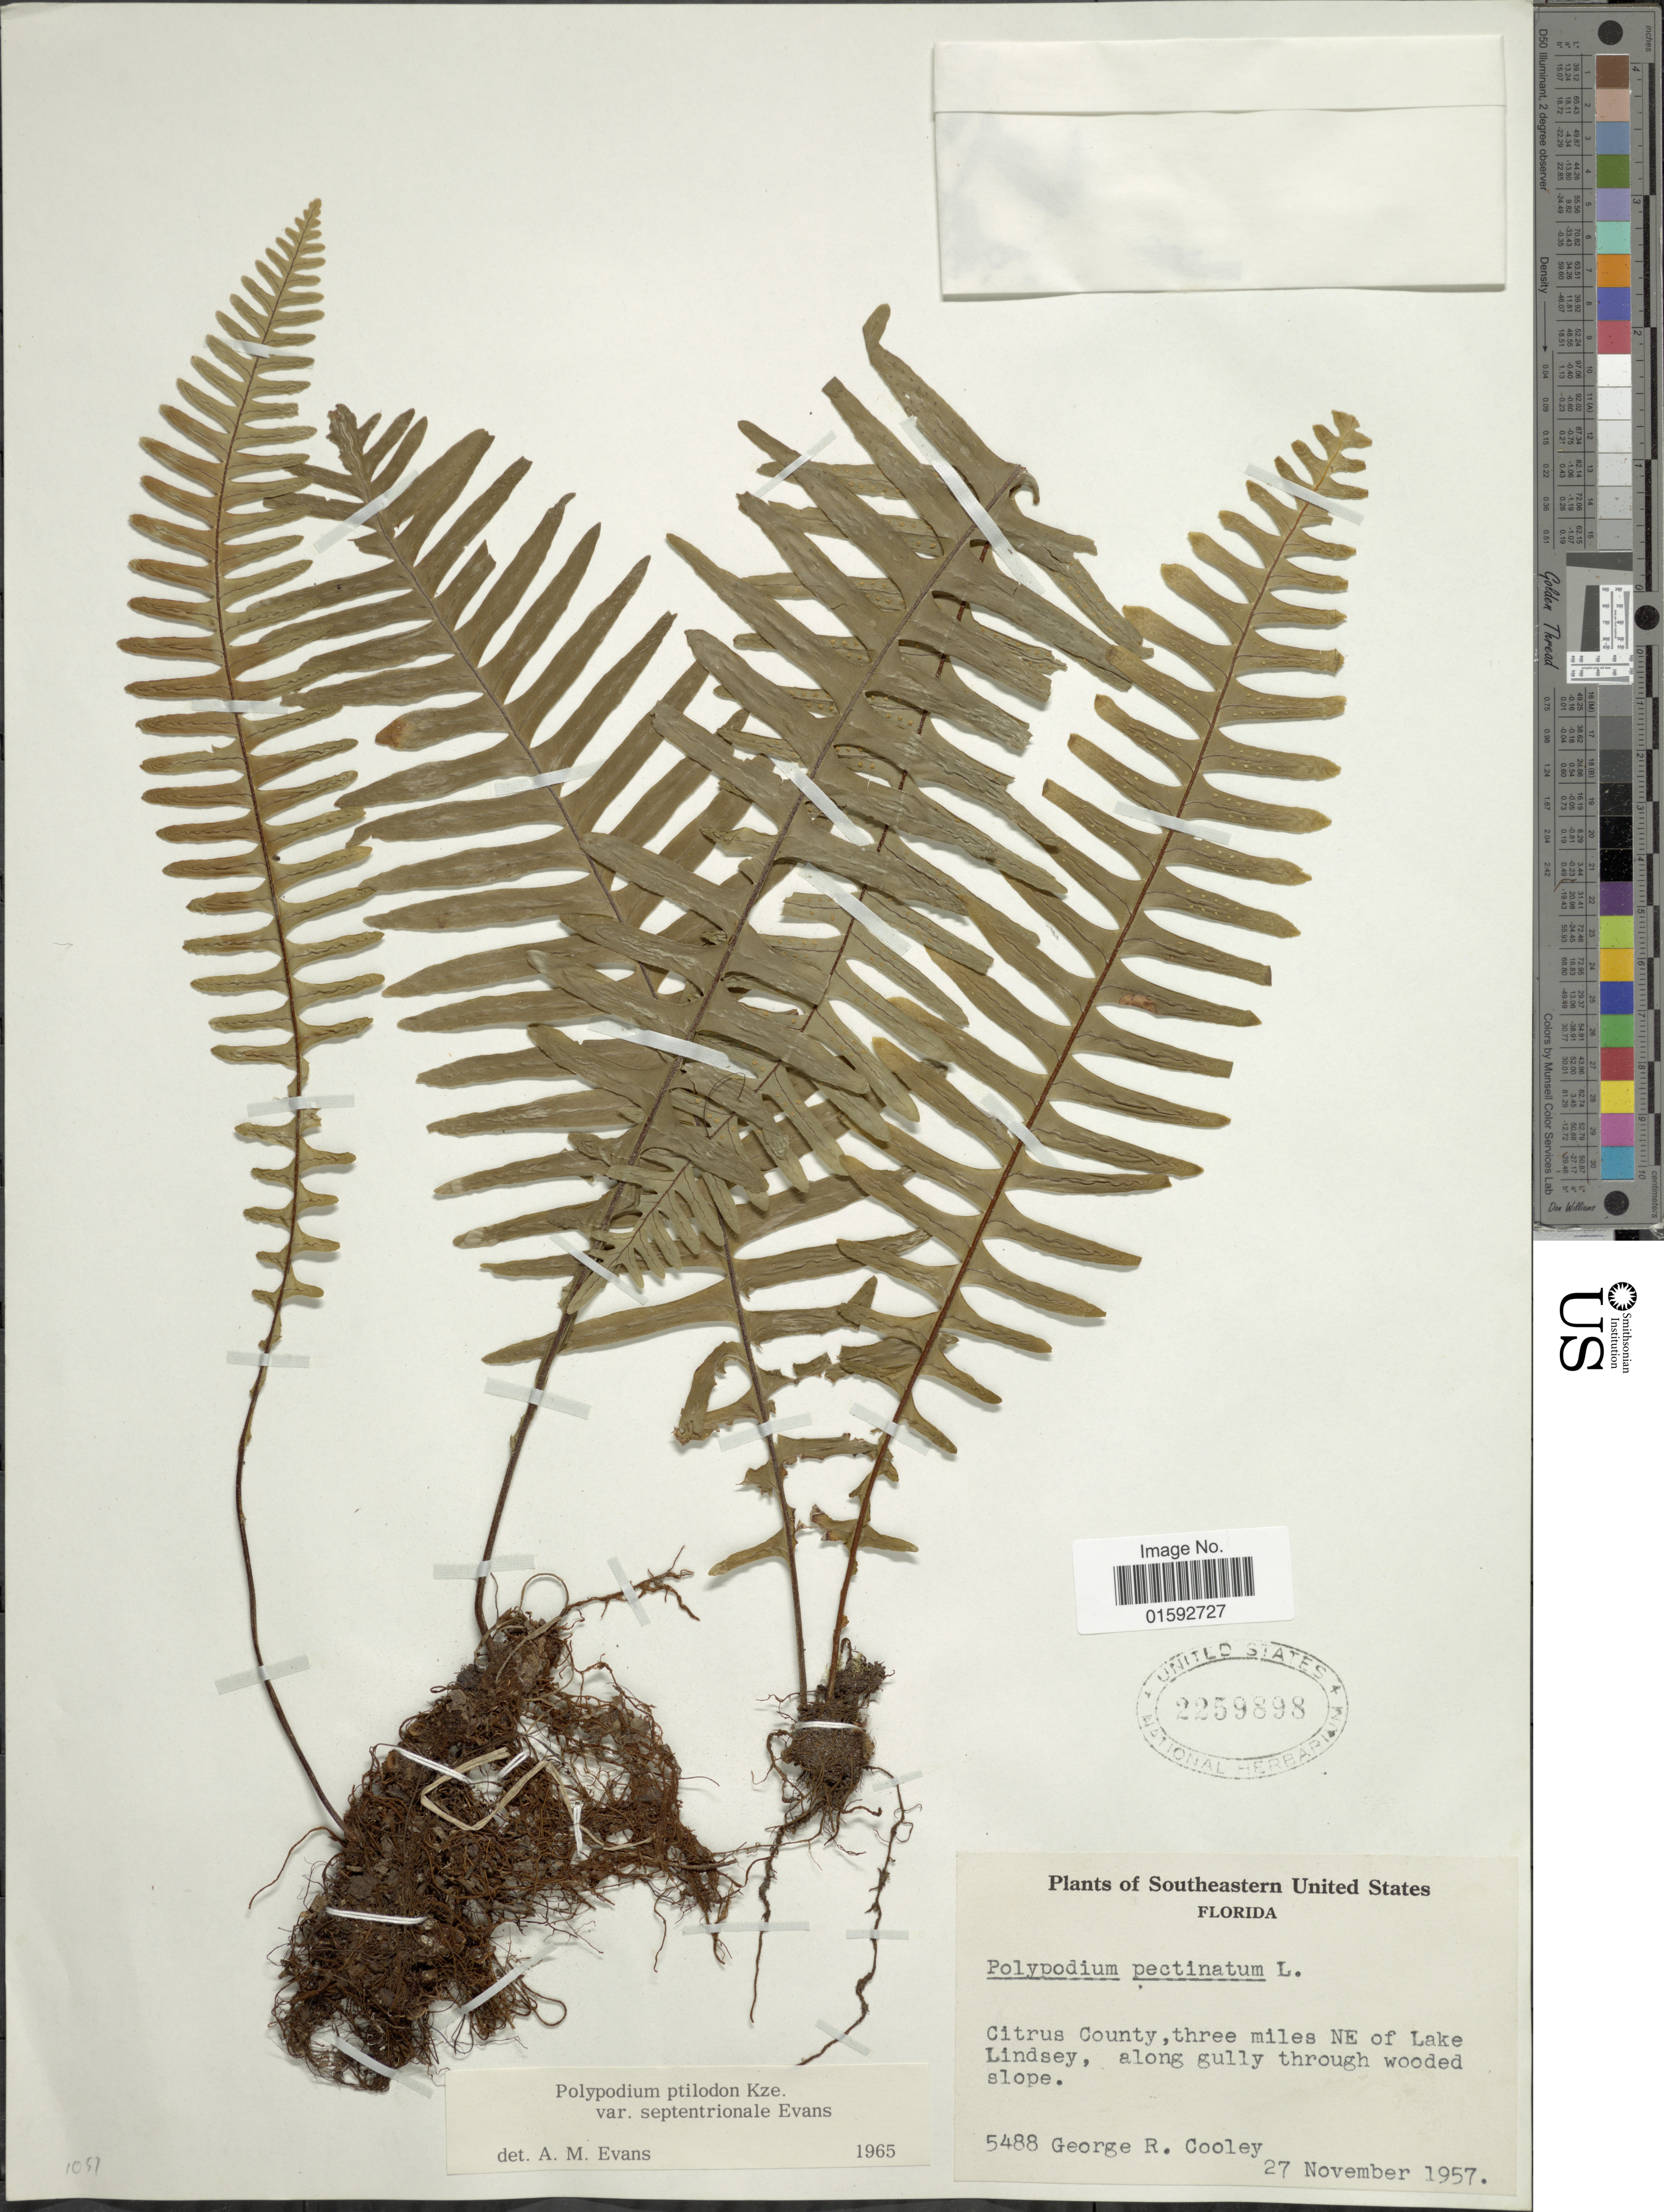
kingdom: Plantae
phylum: Tracheophyta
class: Polypodiopsida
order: Polypodiales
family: Polypodiaceae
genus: Pecluma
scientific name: Pecluma ptilodos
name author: (Kunze) Price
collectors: G. R. Cooley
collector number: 5488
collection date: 1957-11-27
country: United States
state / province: Florida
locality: Southeastern United States, Citrus County, three miles NE of Lake Lindsey, along gully through wooded slope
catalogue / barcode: US 2259898